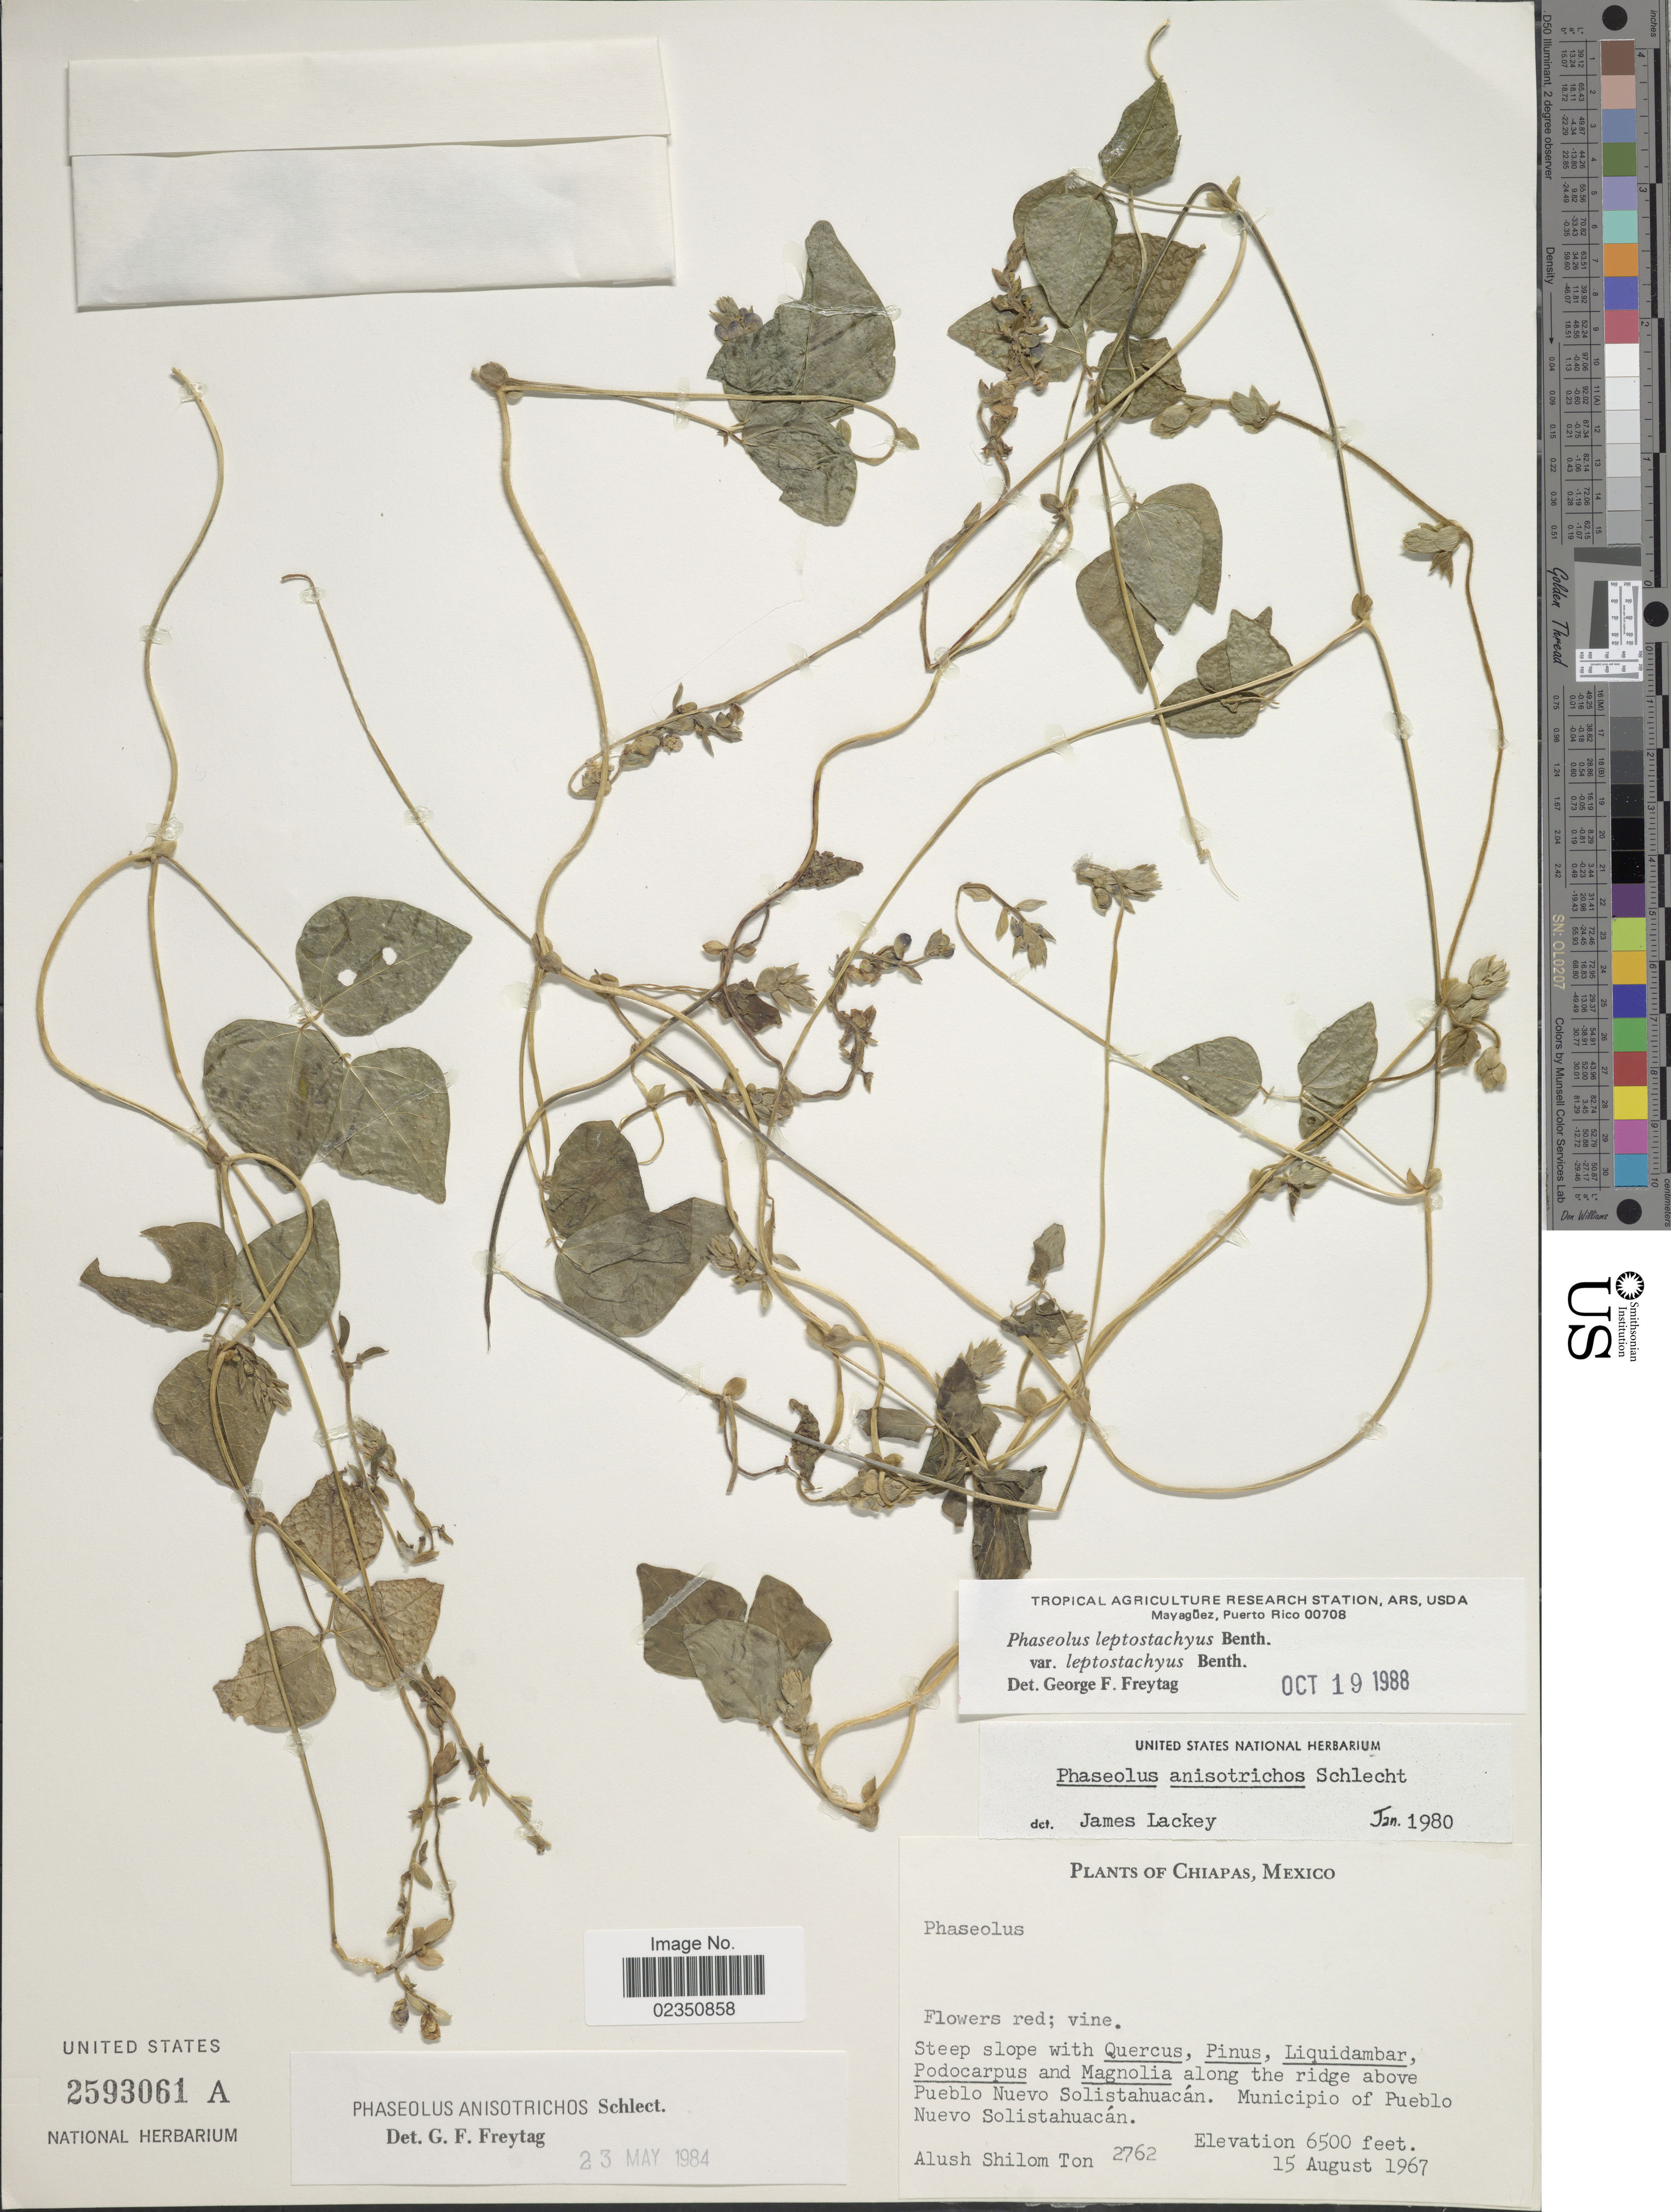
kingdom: Plantae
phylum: Tracheophyta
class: Magnoliopsida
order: Fabales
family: Fabaceae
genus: Phaseolus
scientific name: Phaseolus leptostachyus var. leptostachyus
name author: Benth.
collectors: A. M. Ton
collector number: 2762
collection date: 1967-08-15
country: Mexico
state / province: Chiapas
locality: Along the ridge above Pueblo Nuevo Solistahuacan, municipio of Pueblo Nuevo Solistahuacan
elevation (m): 1981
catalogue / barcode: US 2593061A